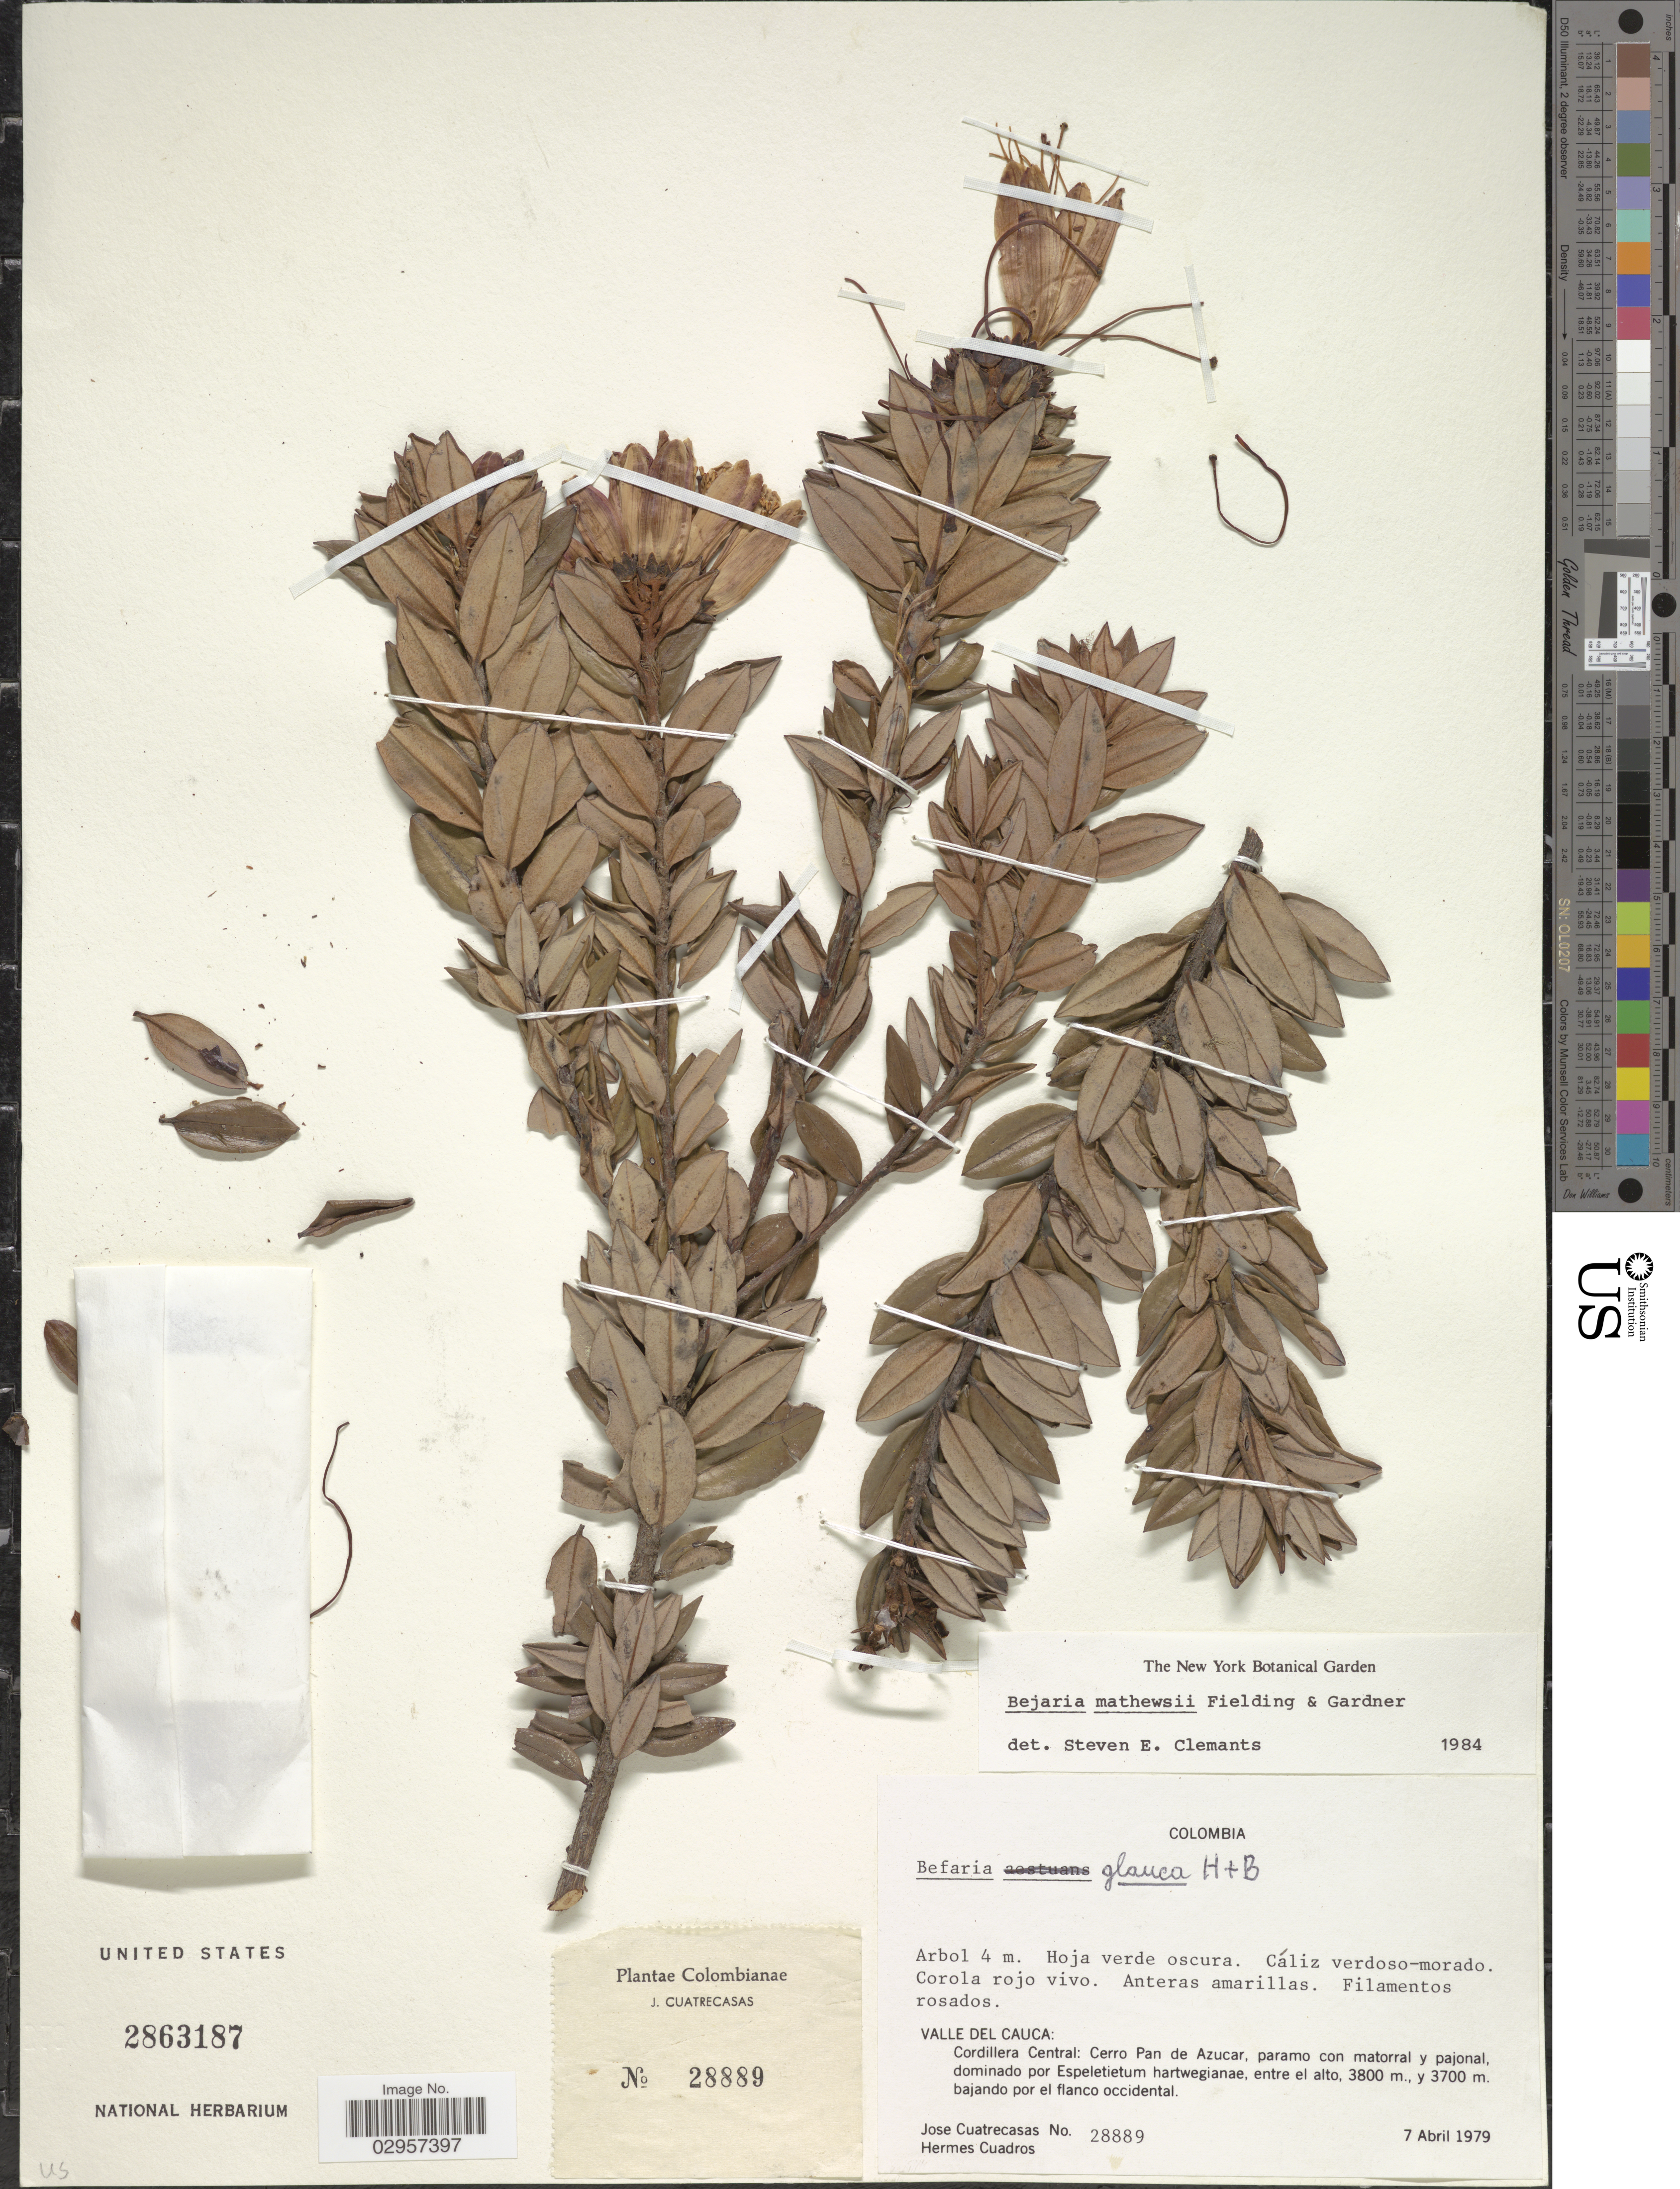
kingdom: Plantae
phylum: Tracheophyta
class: Magnoliopsida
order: Ericales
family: Ericaceae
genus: Bejaria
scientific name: Bejaria mathewsii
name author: Fielding & Gardner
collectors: J. Cuatrecasas & H. Cuadros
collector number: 28889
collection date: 1979-04-07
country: Colombia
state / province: Valle del Cauca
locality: Cordillera Central: Cerro Pan de Azucar, paramo con matorral y pajonal.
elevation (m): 3700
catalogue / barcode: US 2863187